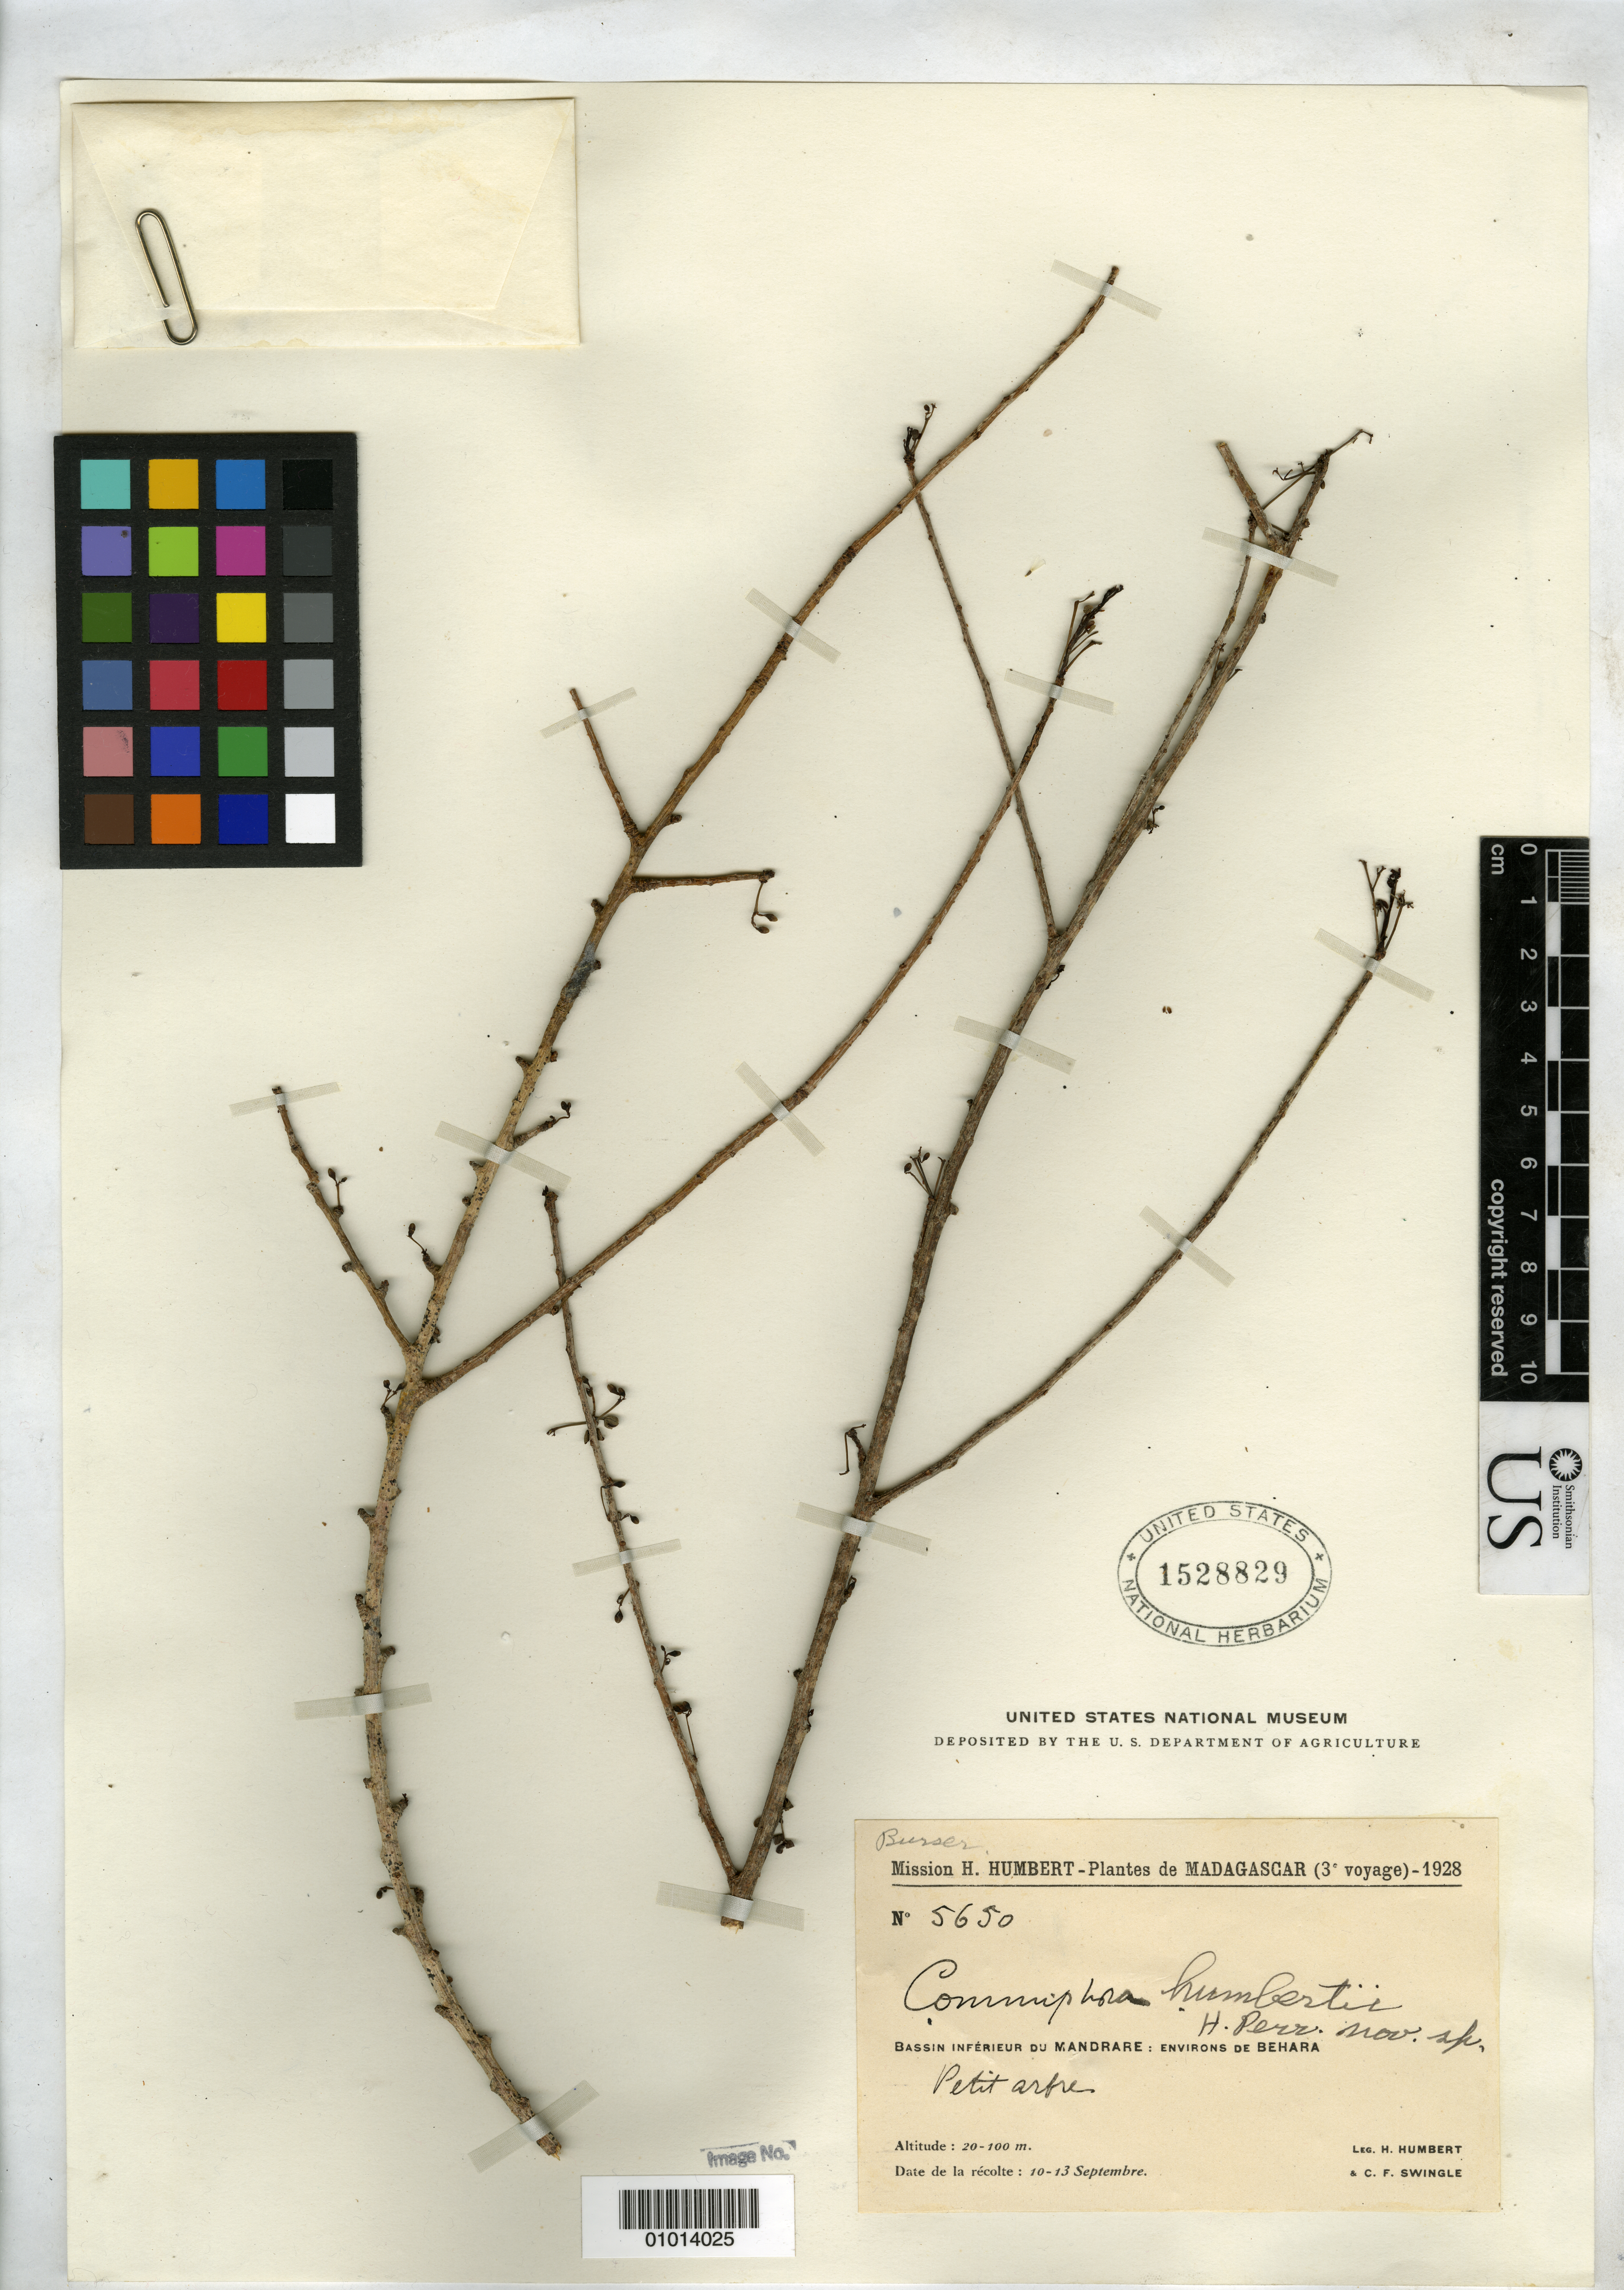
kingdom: Plantae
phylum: Tracheophyta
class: Magnoliopsida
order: Sapindales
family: Burseraceae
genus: Commiphora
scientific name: Commiphora humbertii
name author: H. Perrier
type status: Syntype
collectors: H. Humbert & C. Swingle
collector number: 5650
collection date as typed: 10 Sep 1928 to 13 Sep 1928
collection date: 1928-09-10/1928-09-13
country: Madagascar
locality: Bassin inferieur du Mandrare: Environs de Behara.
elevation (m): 20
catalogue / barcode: US 1528829